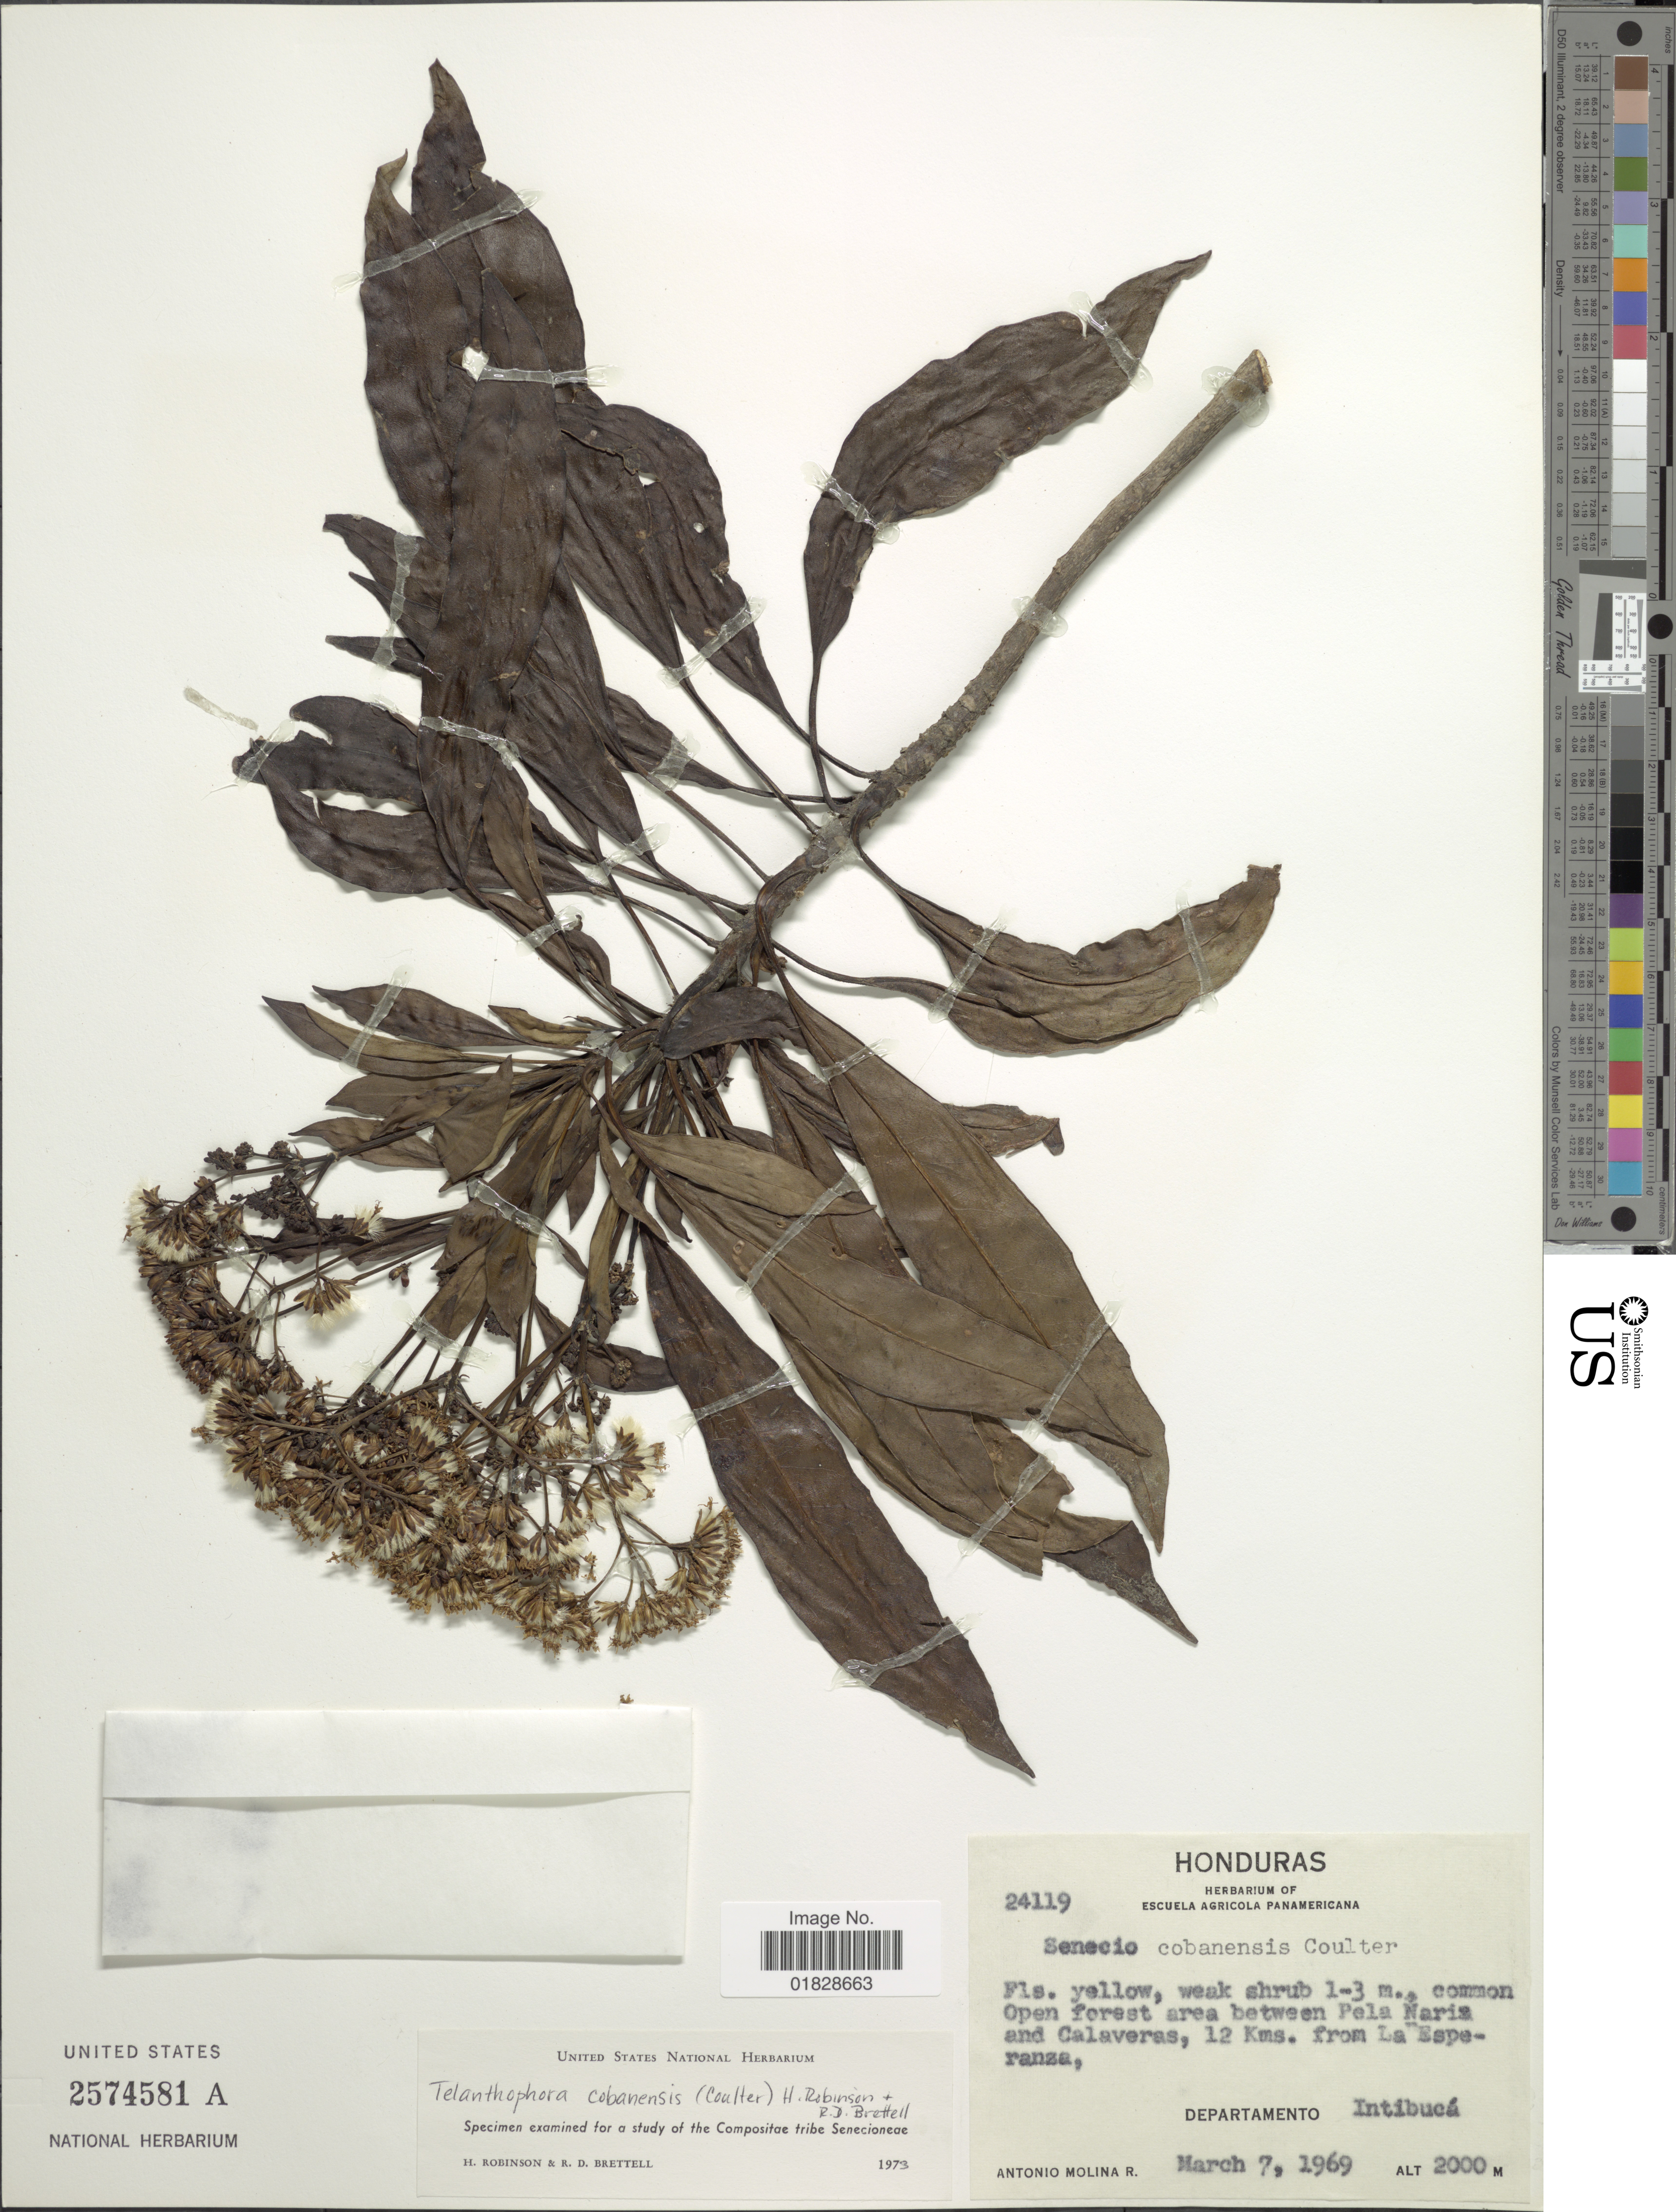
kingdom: Plantae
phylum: Tracheophyta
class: Magnoliopsida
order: Asterales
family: Asteraceae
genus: Telanthophora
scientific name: Telanthophora cobanensis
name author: (J.M. Coult.) H. Rob. & Brettell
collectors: A. Molina R.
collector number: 24119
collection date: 1969-03-07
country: Honduras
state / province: Intibuca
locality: between Pela Naria and Calaveras, 12 Kms. from La Esperanza, Departamento Intibucá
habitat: Open forest area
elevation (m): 2000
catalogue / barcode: US 2574581A